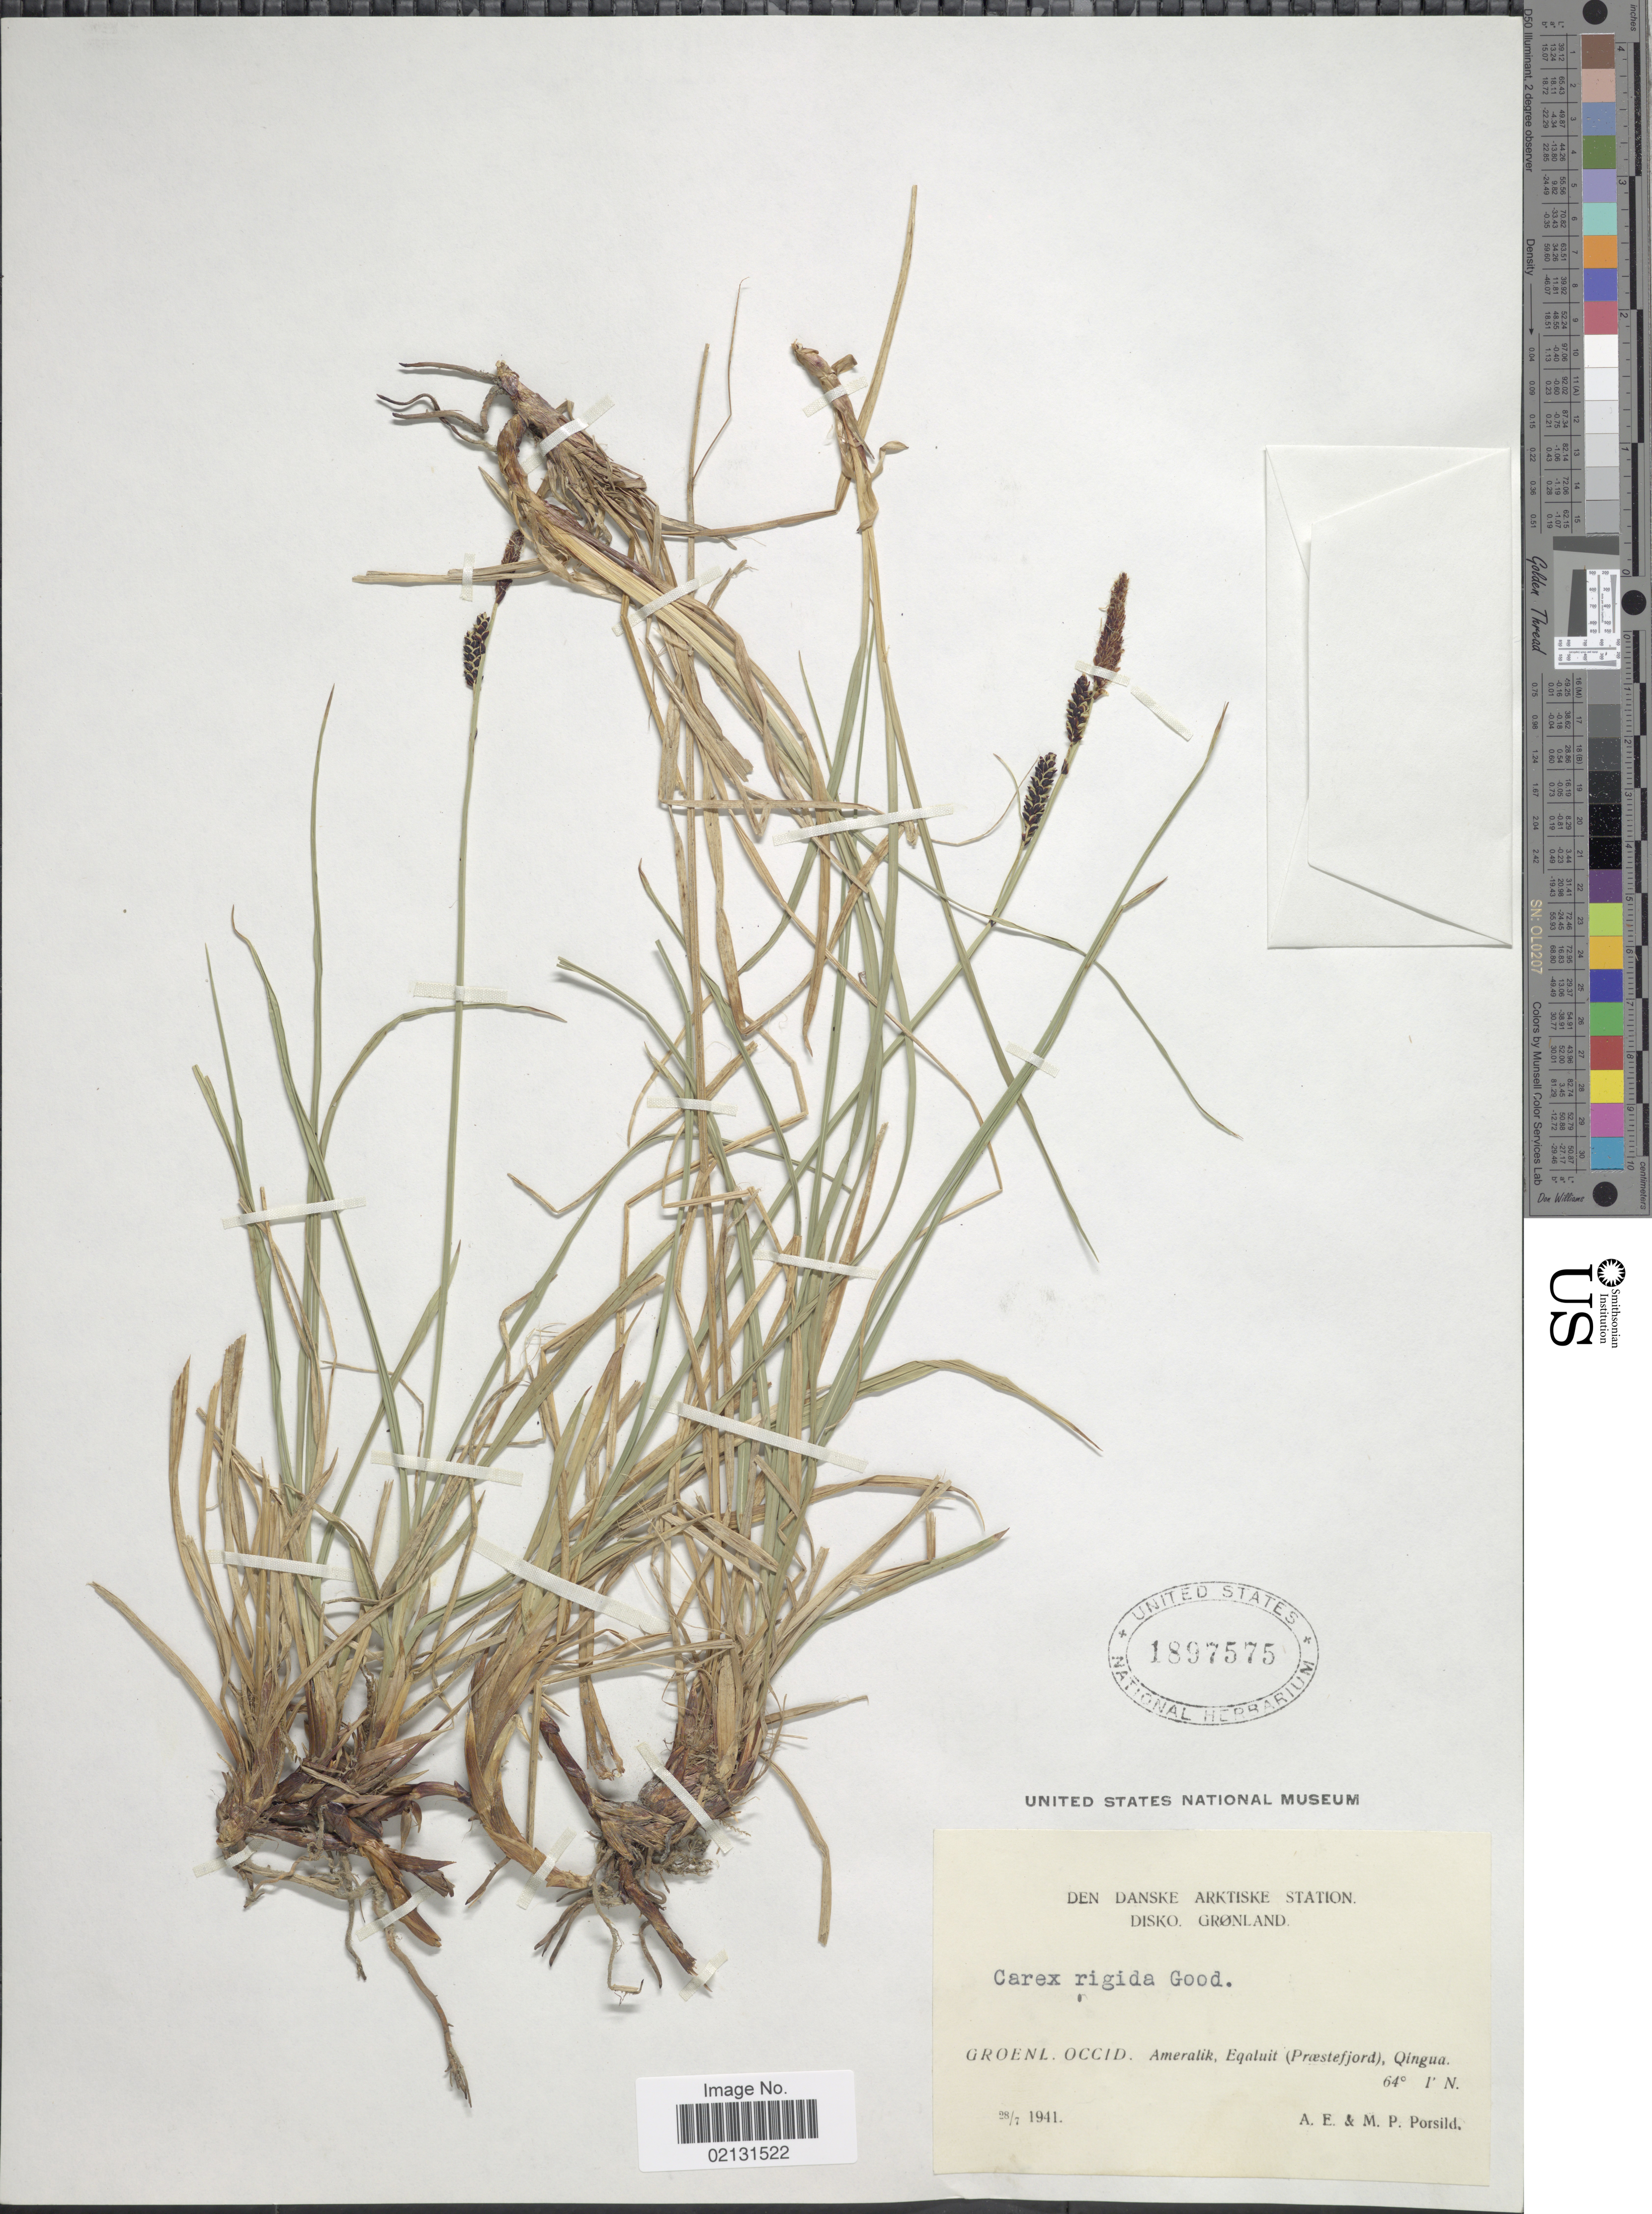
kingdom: Plantae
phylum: Tracheophyta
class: Liliopsida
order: Poales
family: Cyperaceae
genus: Carex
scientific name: Carex bigelowii subsp. bigelowii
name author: Torr. ex Schwein.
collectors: A. E. Porsild & M. P. Porsild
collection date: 1941-07-28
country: Greenland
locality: Den Danske Arktiske Station, Disko. Grønland, Groenl. occid. Ameralik, Egaluit (Praestefjord), Qingua.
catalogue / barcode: US 1897575